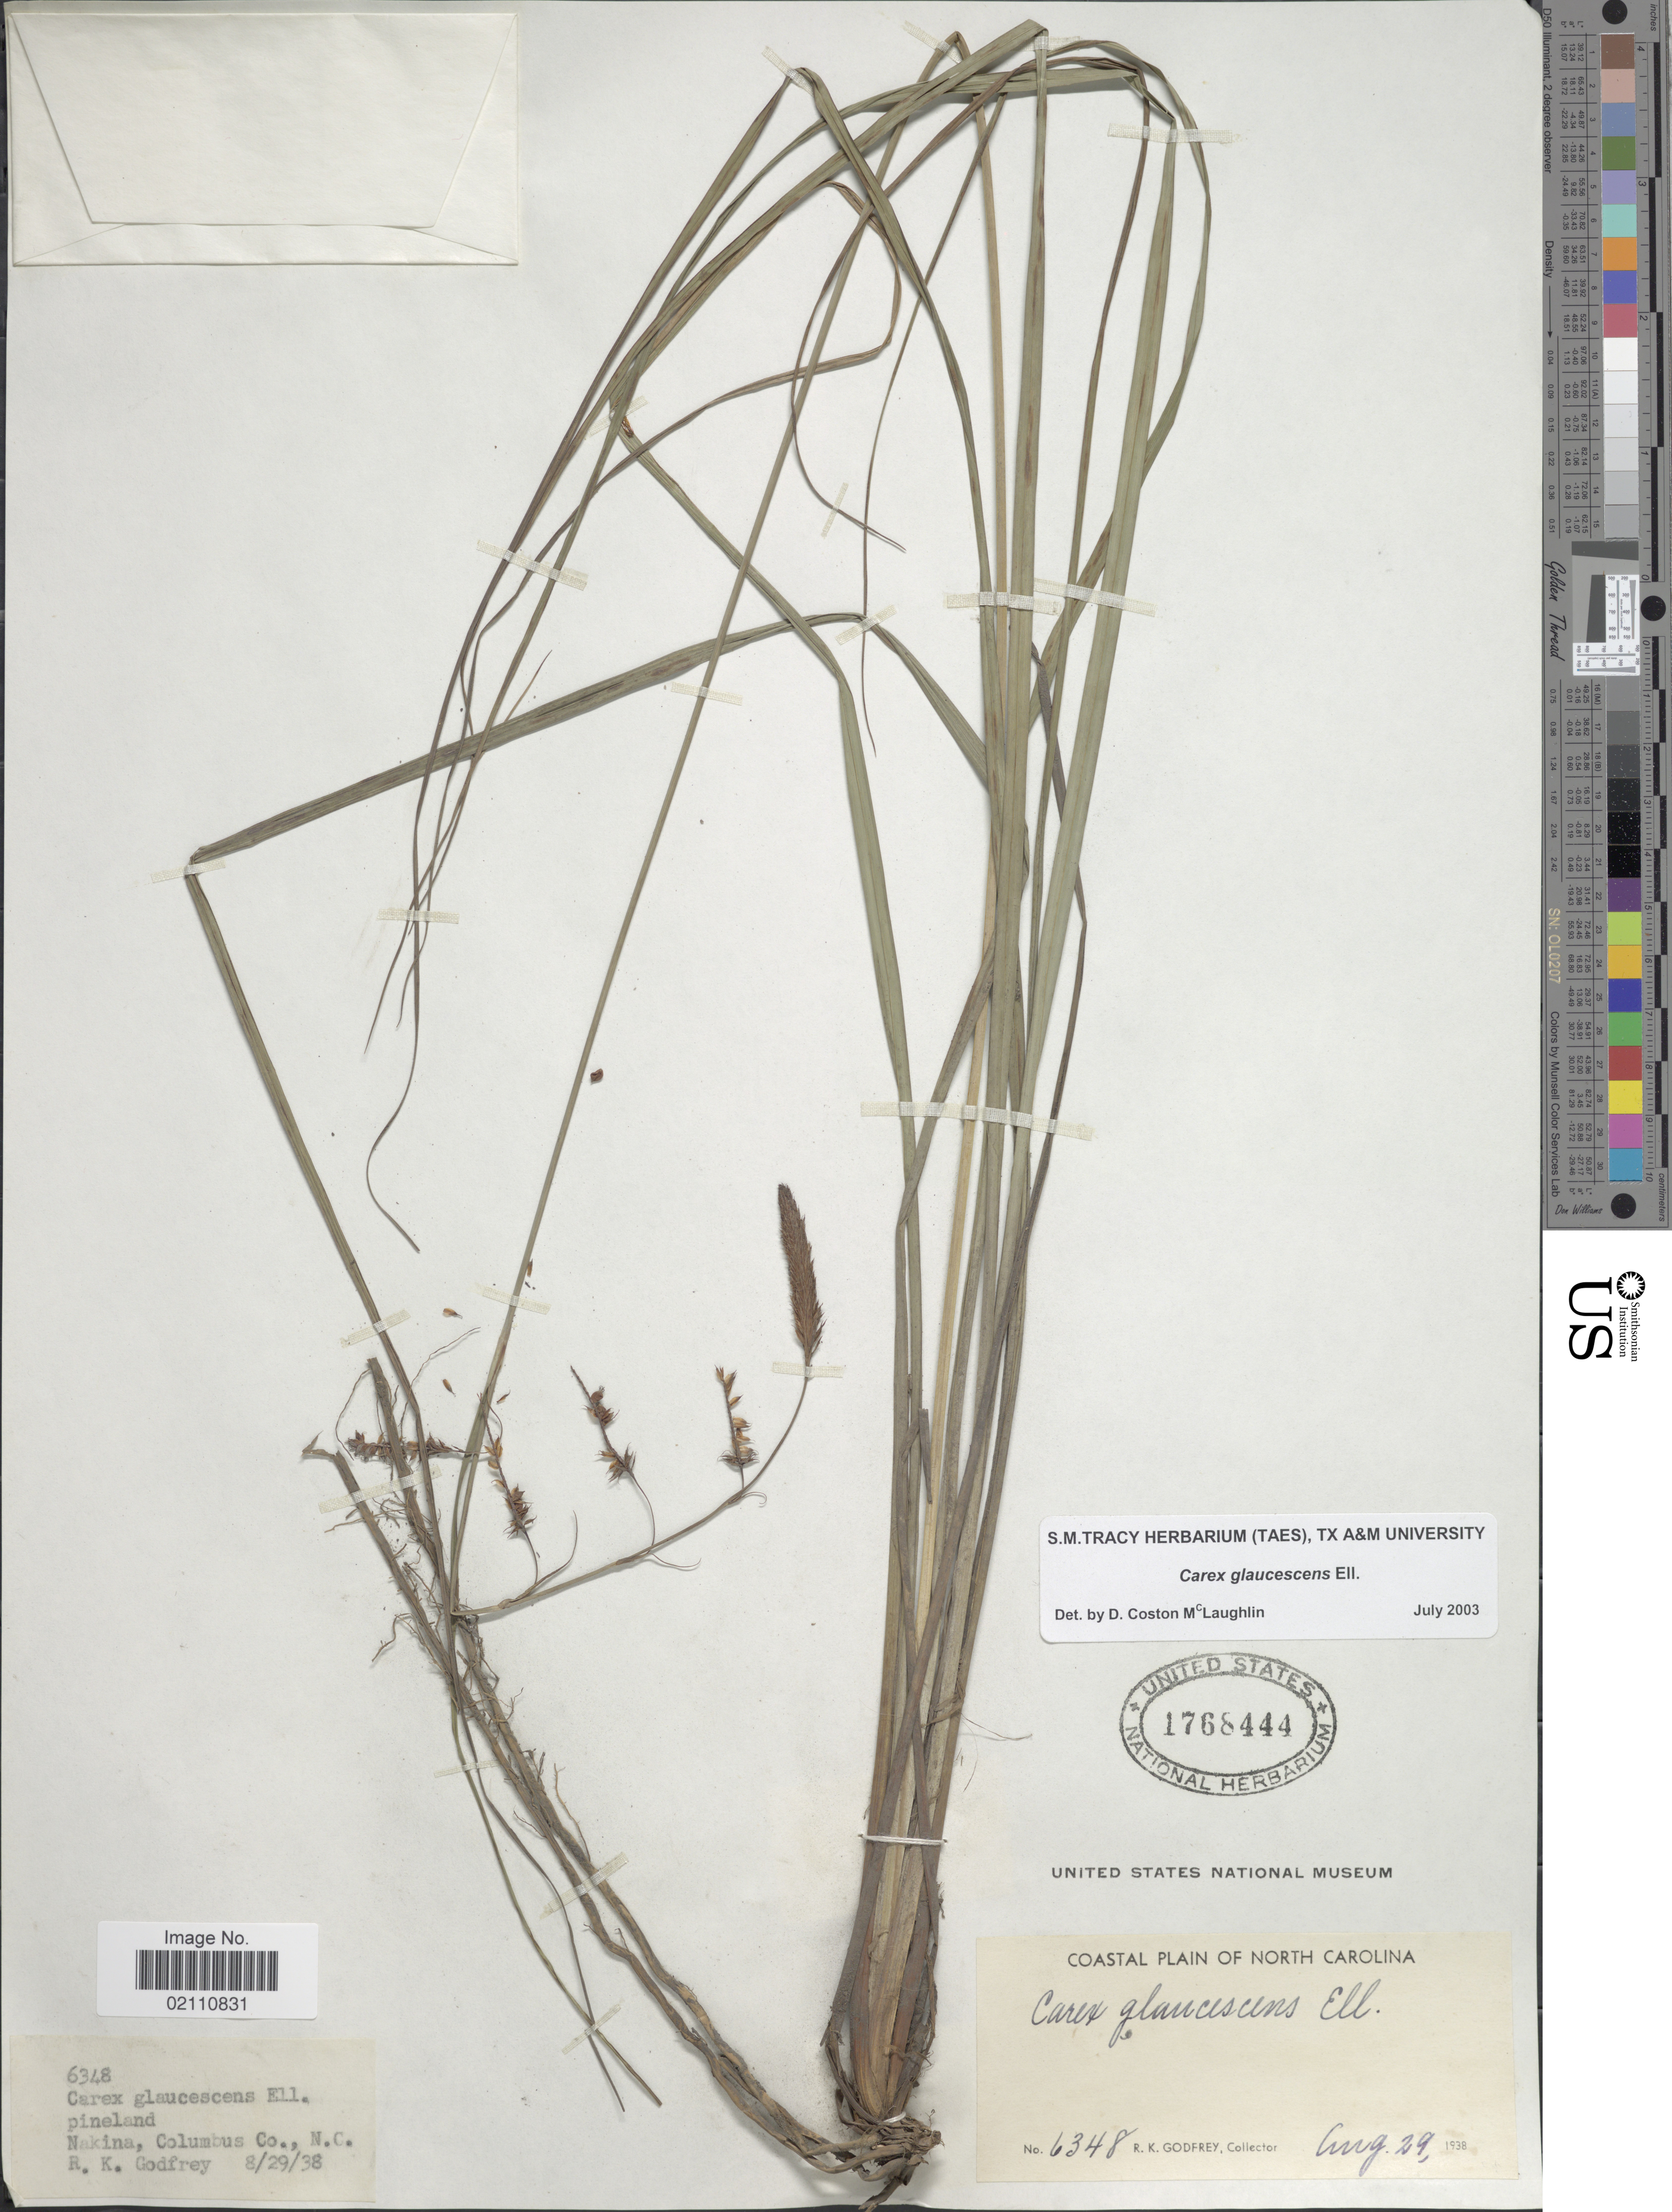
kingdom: Plantae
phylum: Tracheophyta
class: Liliopsida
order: Poales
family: Cyperaceae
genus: Carex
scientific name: Carex glaucescens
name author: Elliott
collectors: R. K. Godfrey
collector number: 6348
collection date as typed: Transcribed d/m/y: 29/8/38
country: United States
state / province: North Carolina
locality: Coastal Plain of North Carolina, Nakina, Columbus Co., N. C.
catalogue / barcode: US 1768444